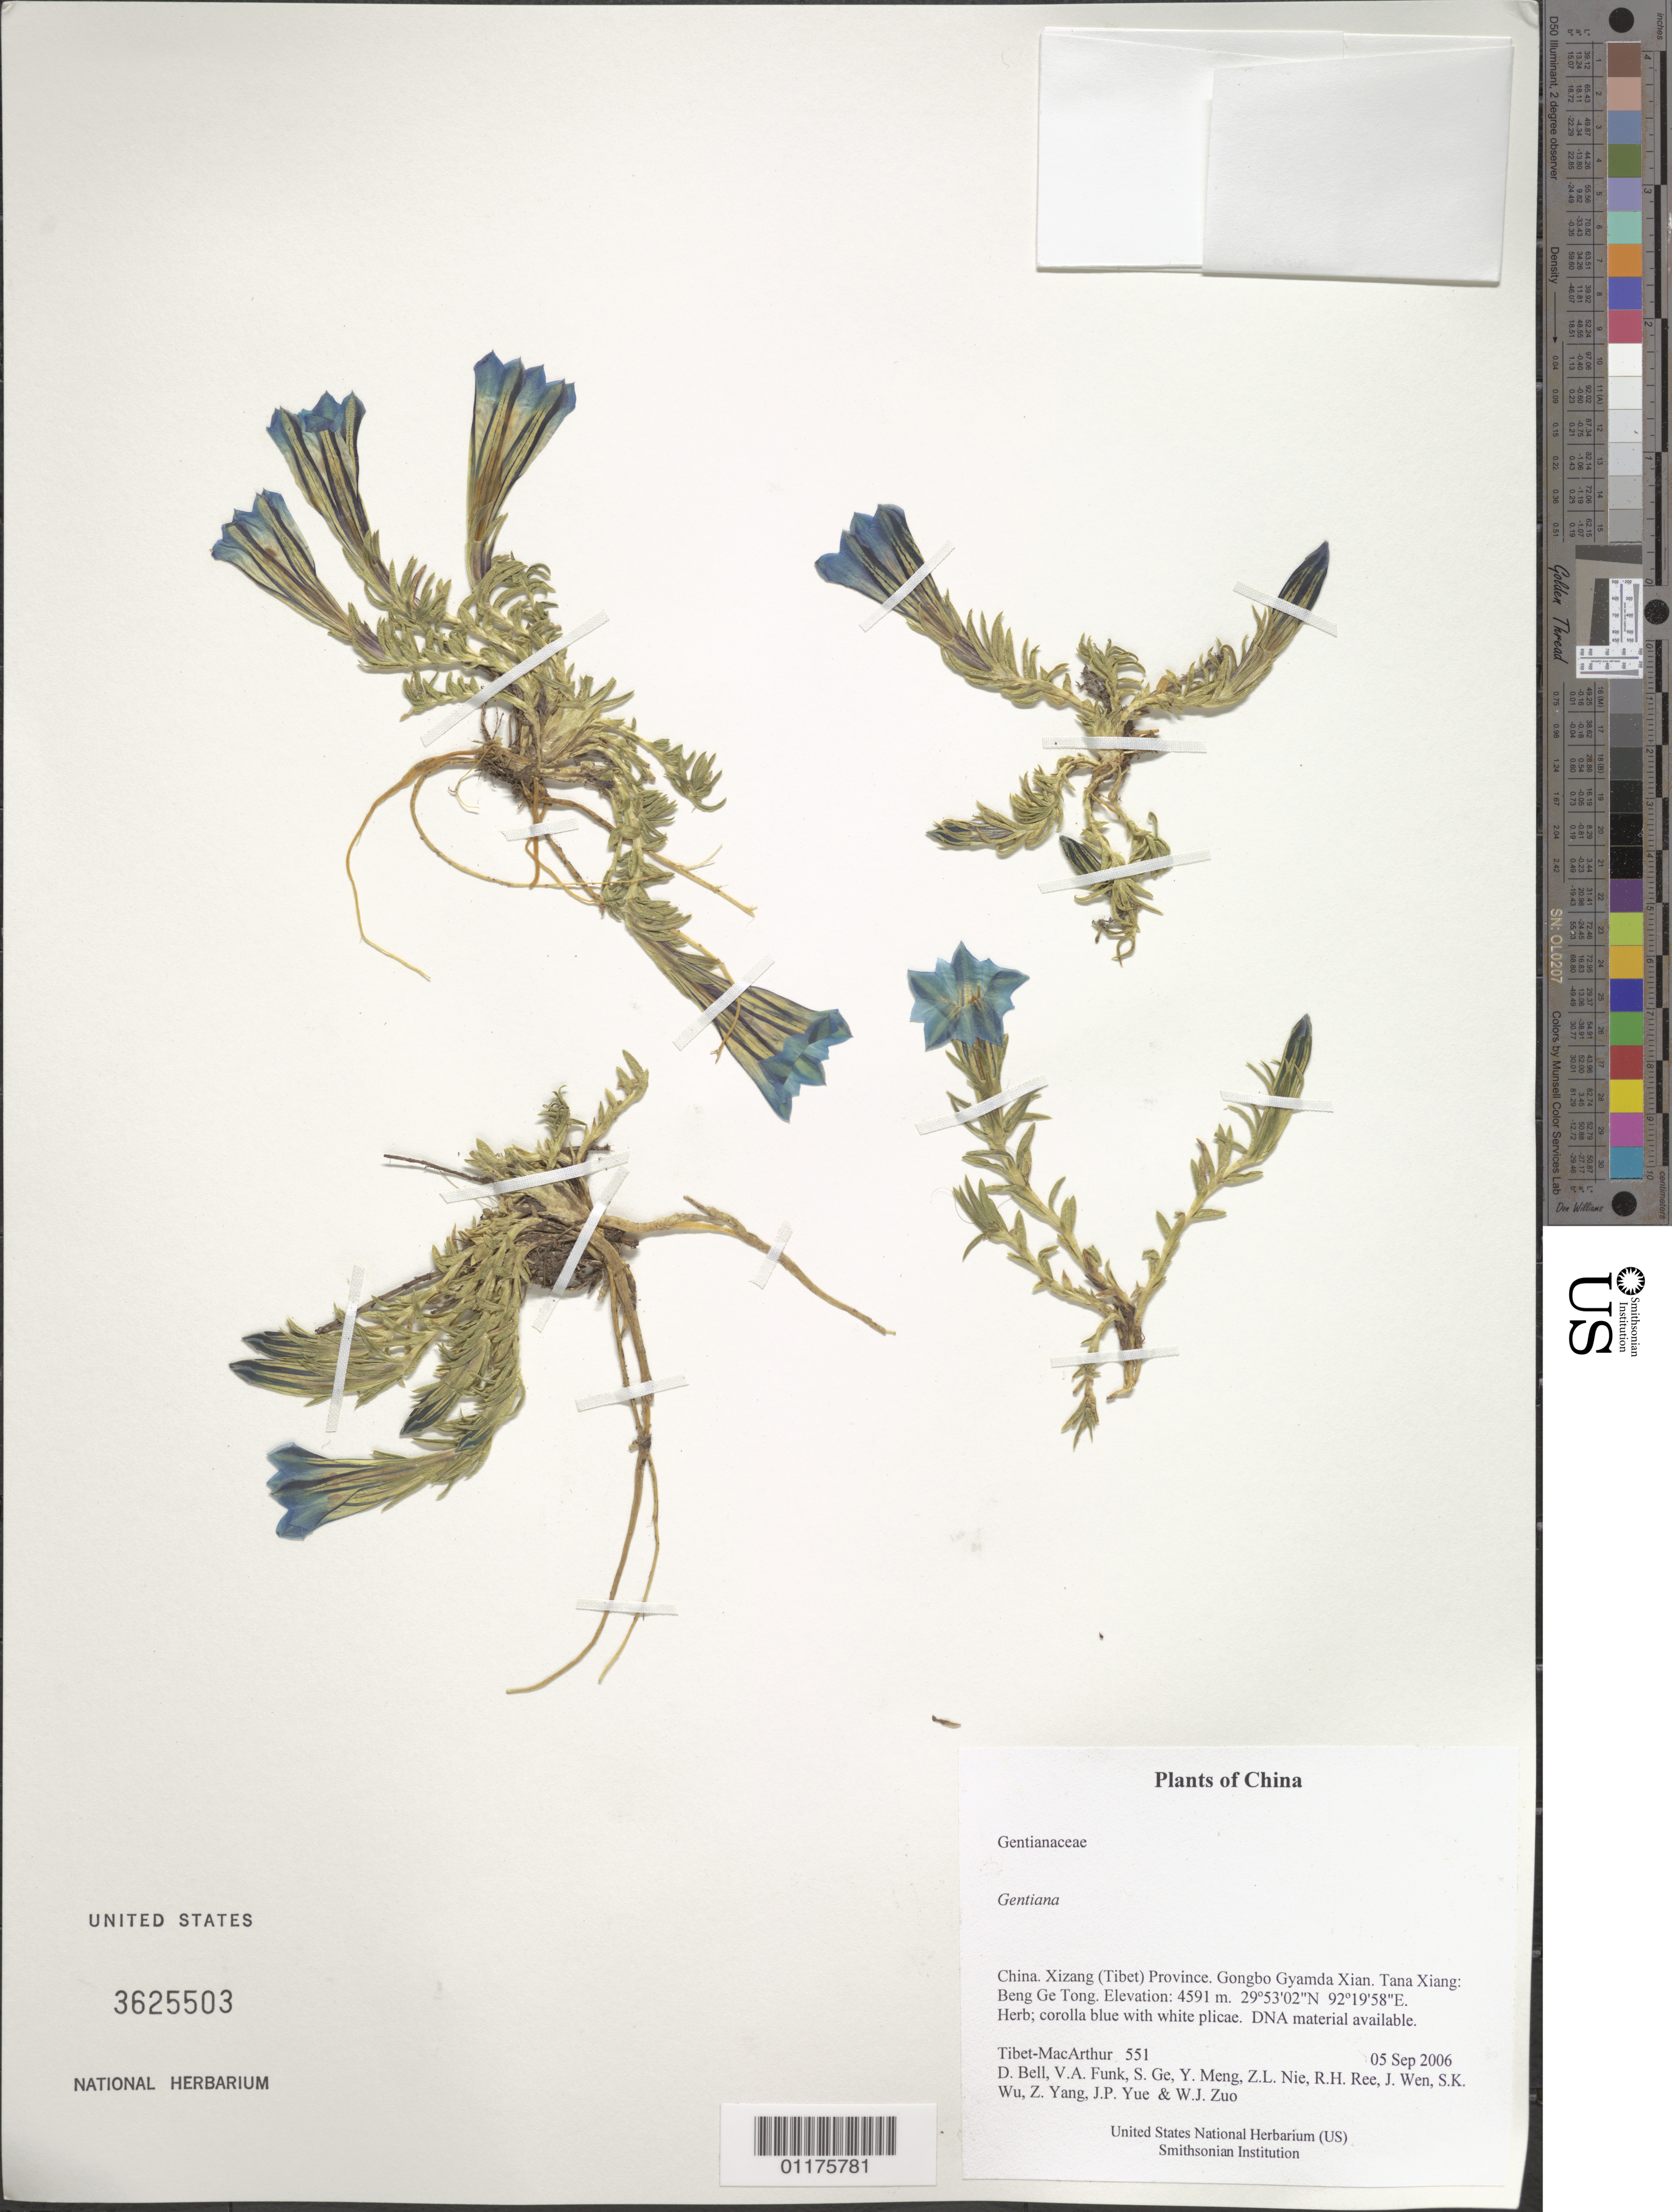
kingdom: Plantae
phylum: Tracheophyta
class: Magnoliopsida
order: Gentianales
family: Gentianaceae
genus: Gentiana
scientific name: Gentiana sp.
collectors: Tibet-MacArthur, D. A. Bell, V. Funk, S. Ge, Y. Meng, Z. Nie, R. Ree, J. Wen, S. K. Wu, Z. Yang, J. Yue & W. Zuo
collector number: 551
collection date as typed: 05 Sep 2006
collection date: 2006-09-05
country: China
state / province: Xizang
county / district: Gongbo Gyamda Xian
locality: Tana Xiang: Beng Ge Tong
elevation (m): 4591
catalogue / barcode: US 3625503